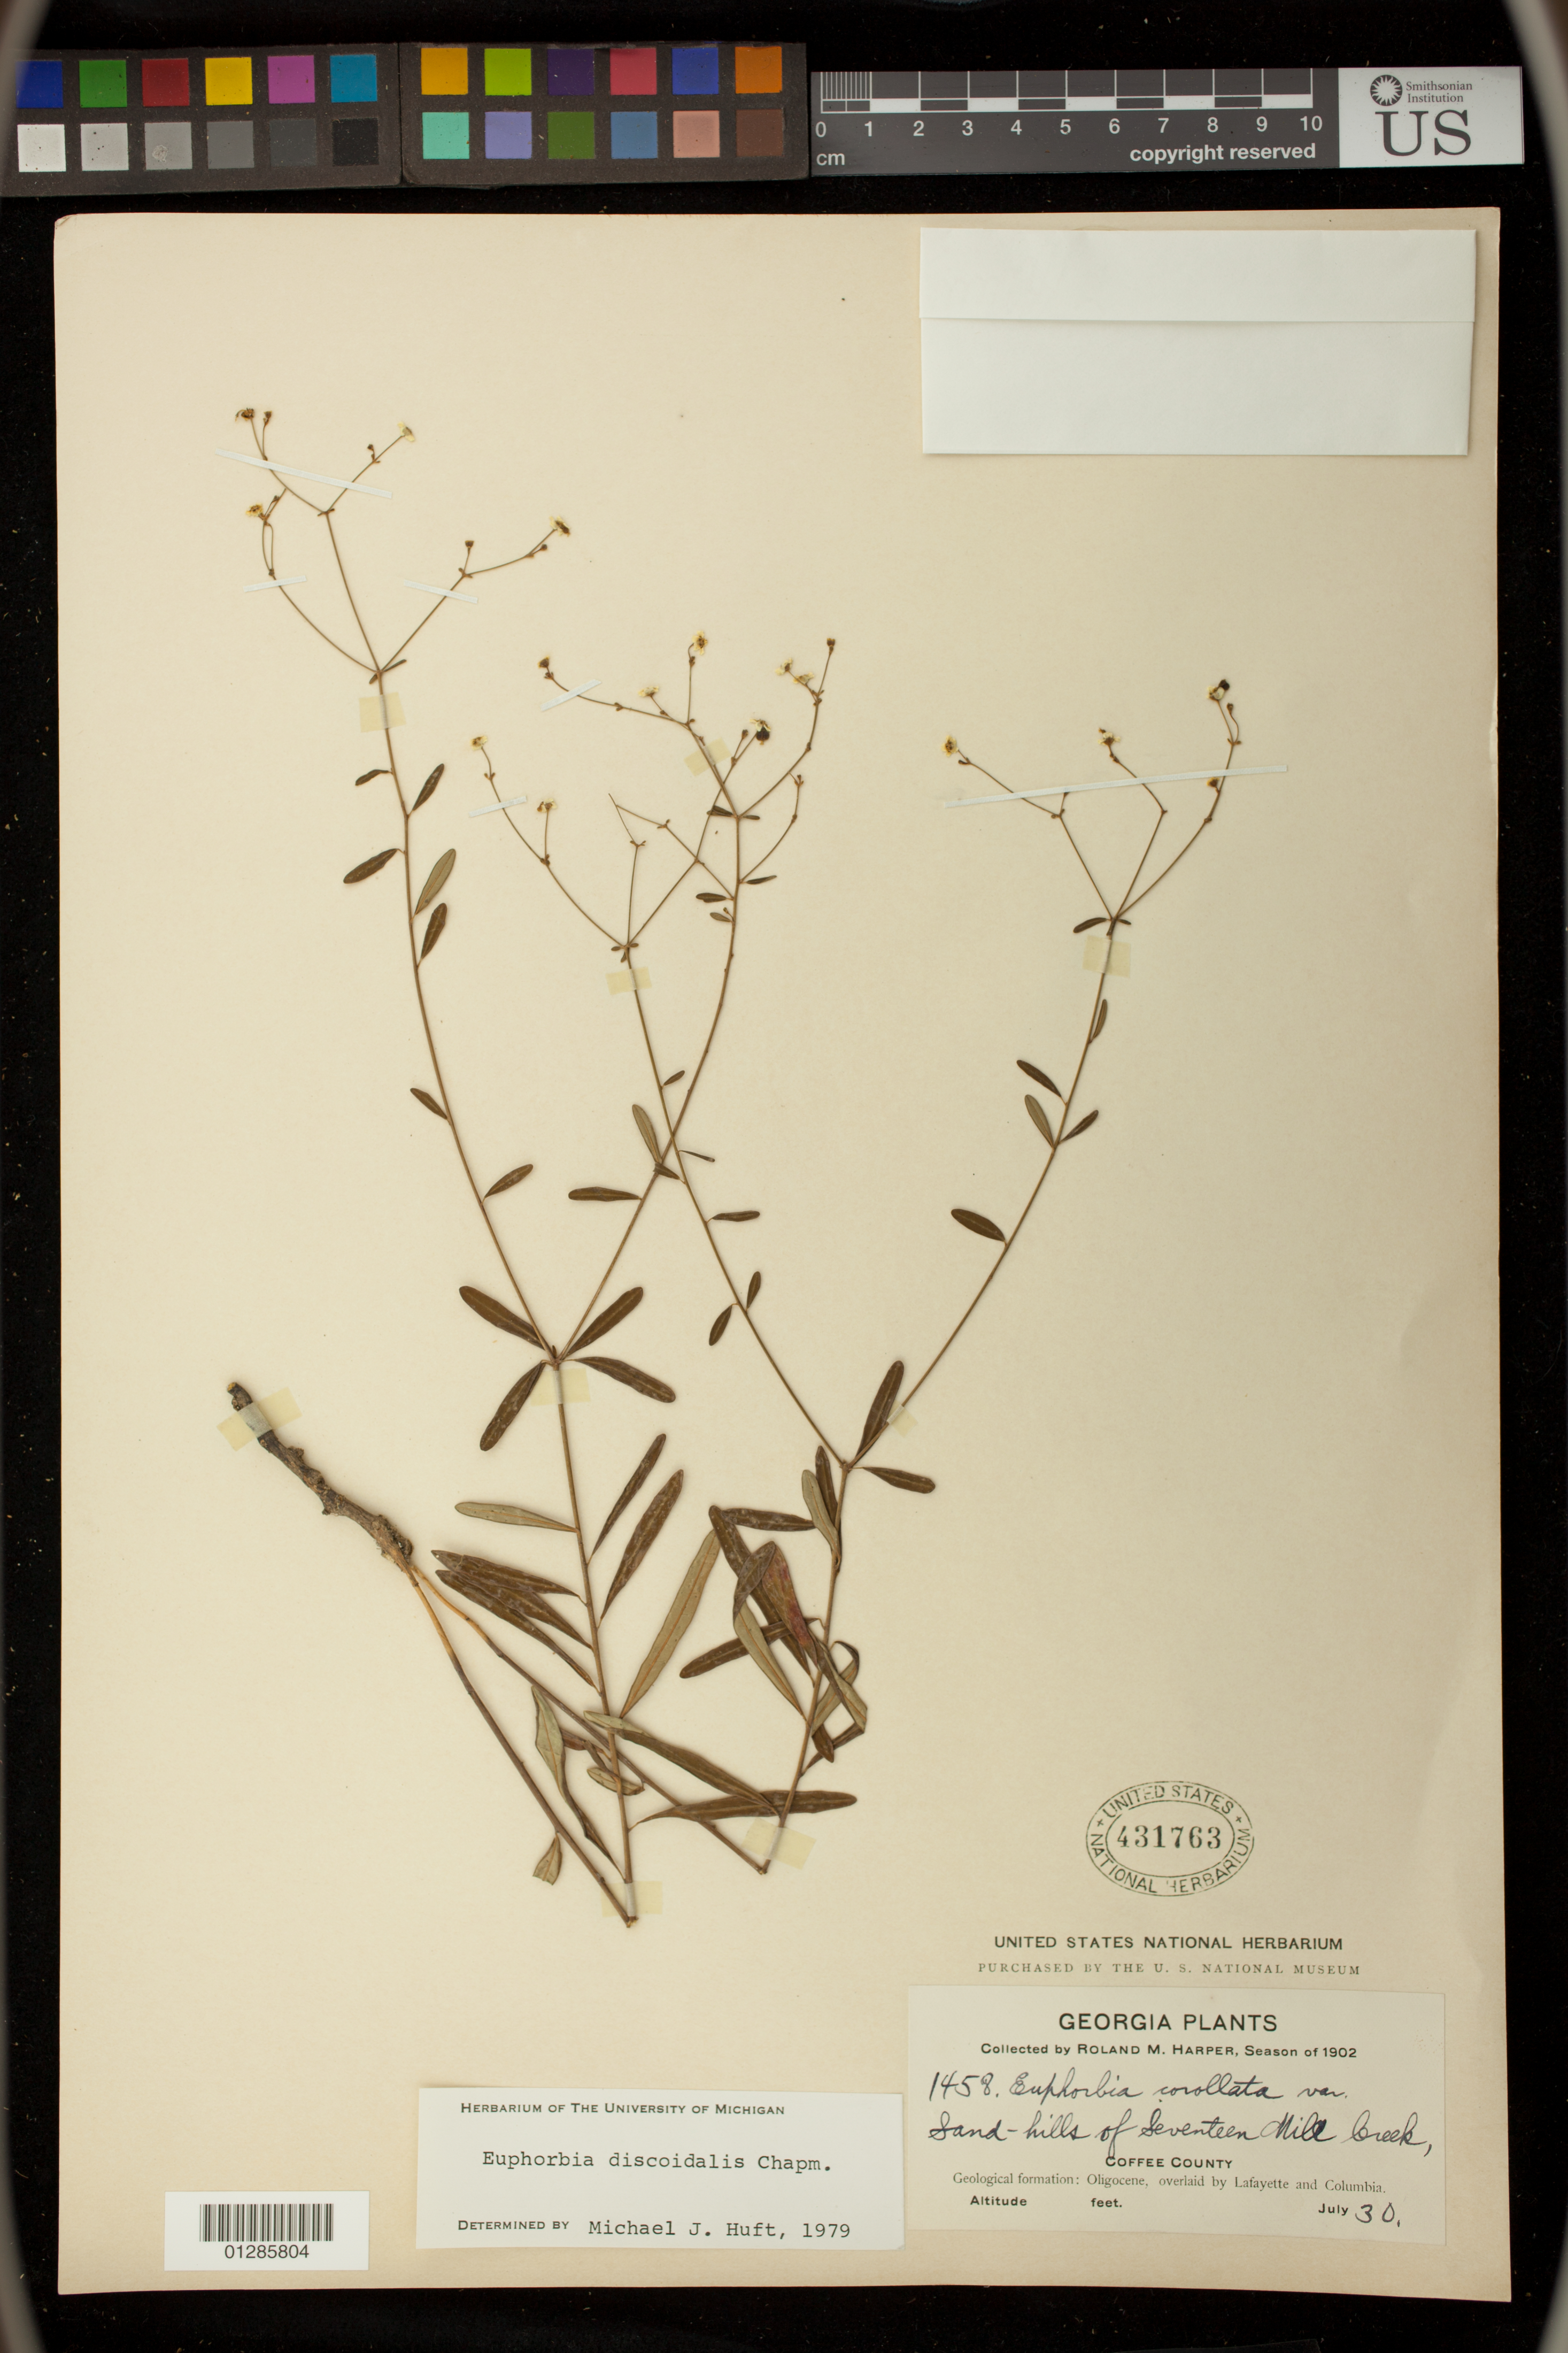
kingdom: Plantae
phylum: Tracheophyta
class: Magnoliopsida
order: Malpighiales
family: Euphorbiaceae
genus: Euphorbia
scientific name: Euphorbia discoidalis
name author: Chapm.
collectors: R. M. Harper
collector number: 1458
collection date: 1902-07-30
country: United States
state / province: Georgia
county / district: Coffee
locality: Seventeen Mile Creek.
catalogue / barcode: US 431763